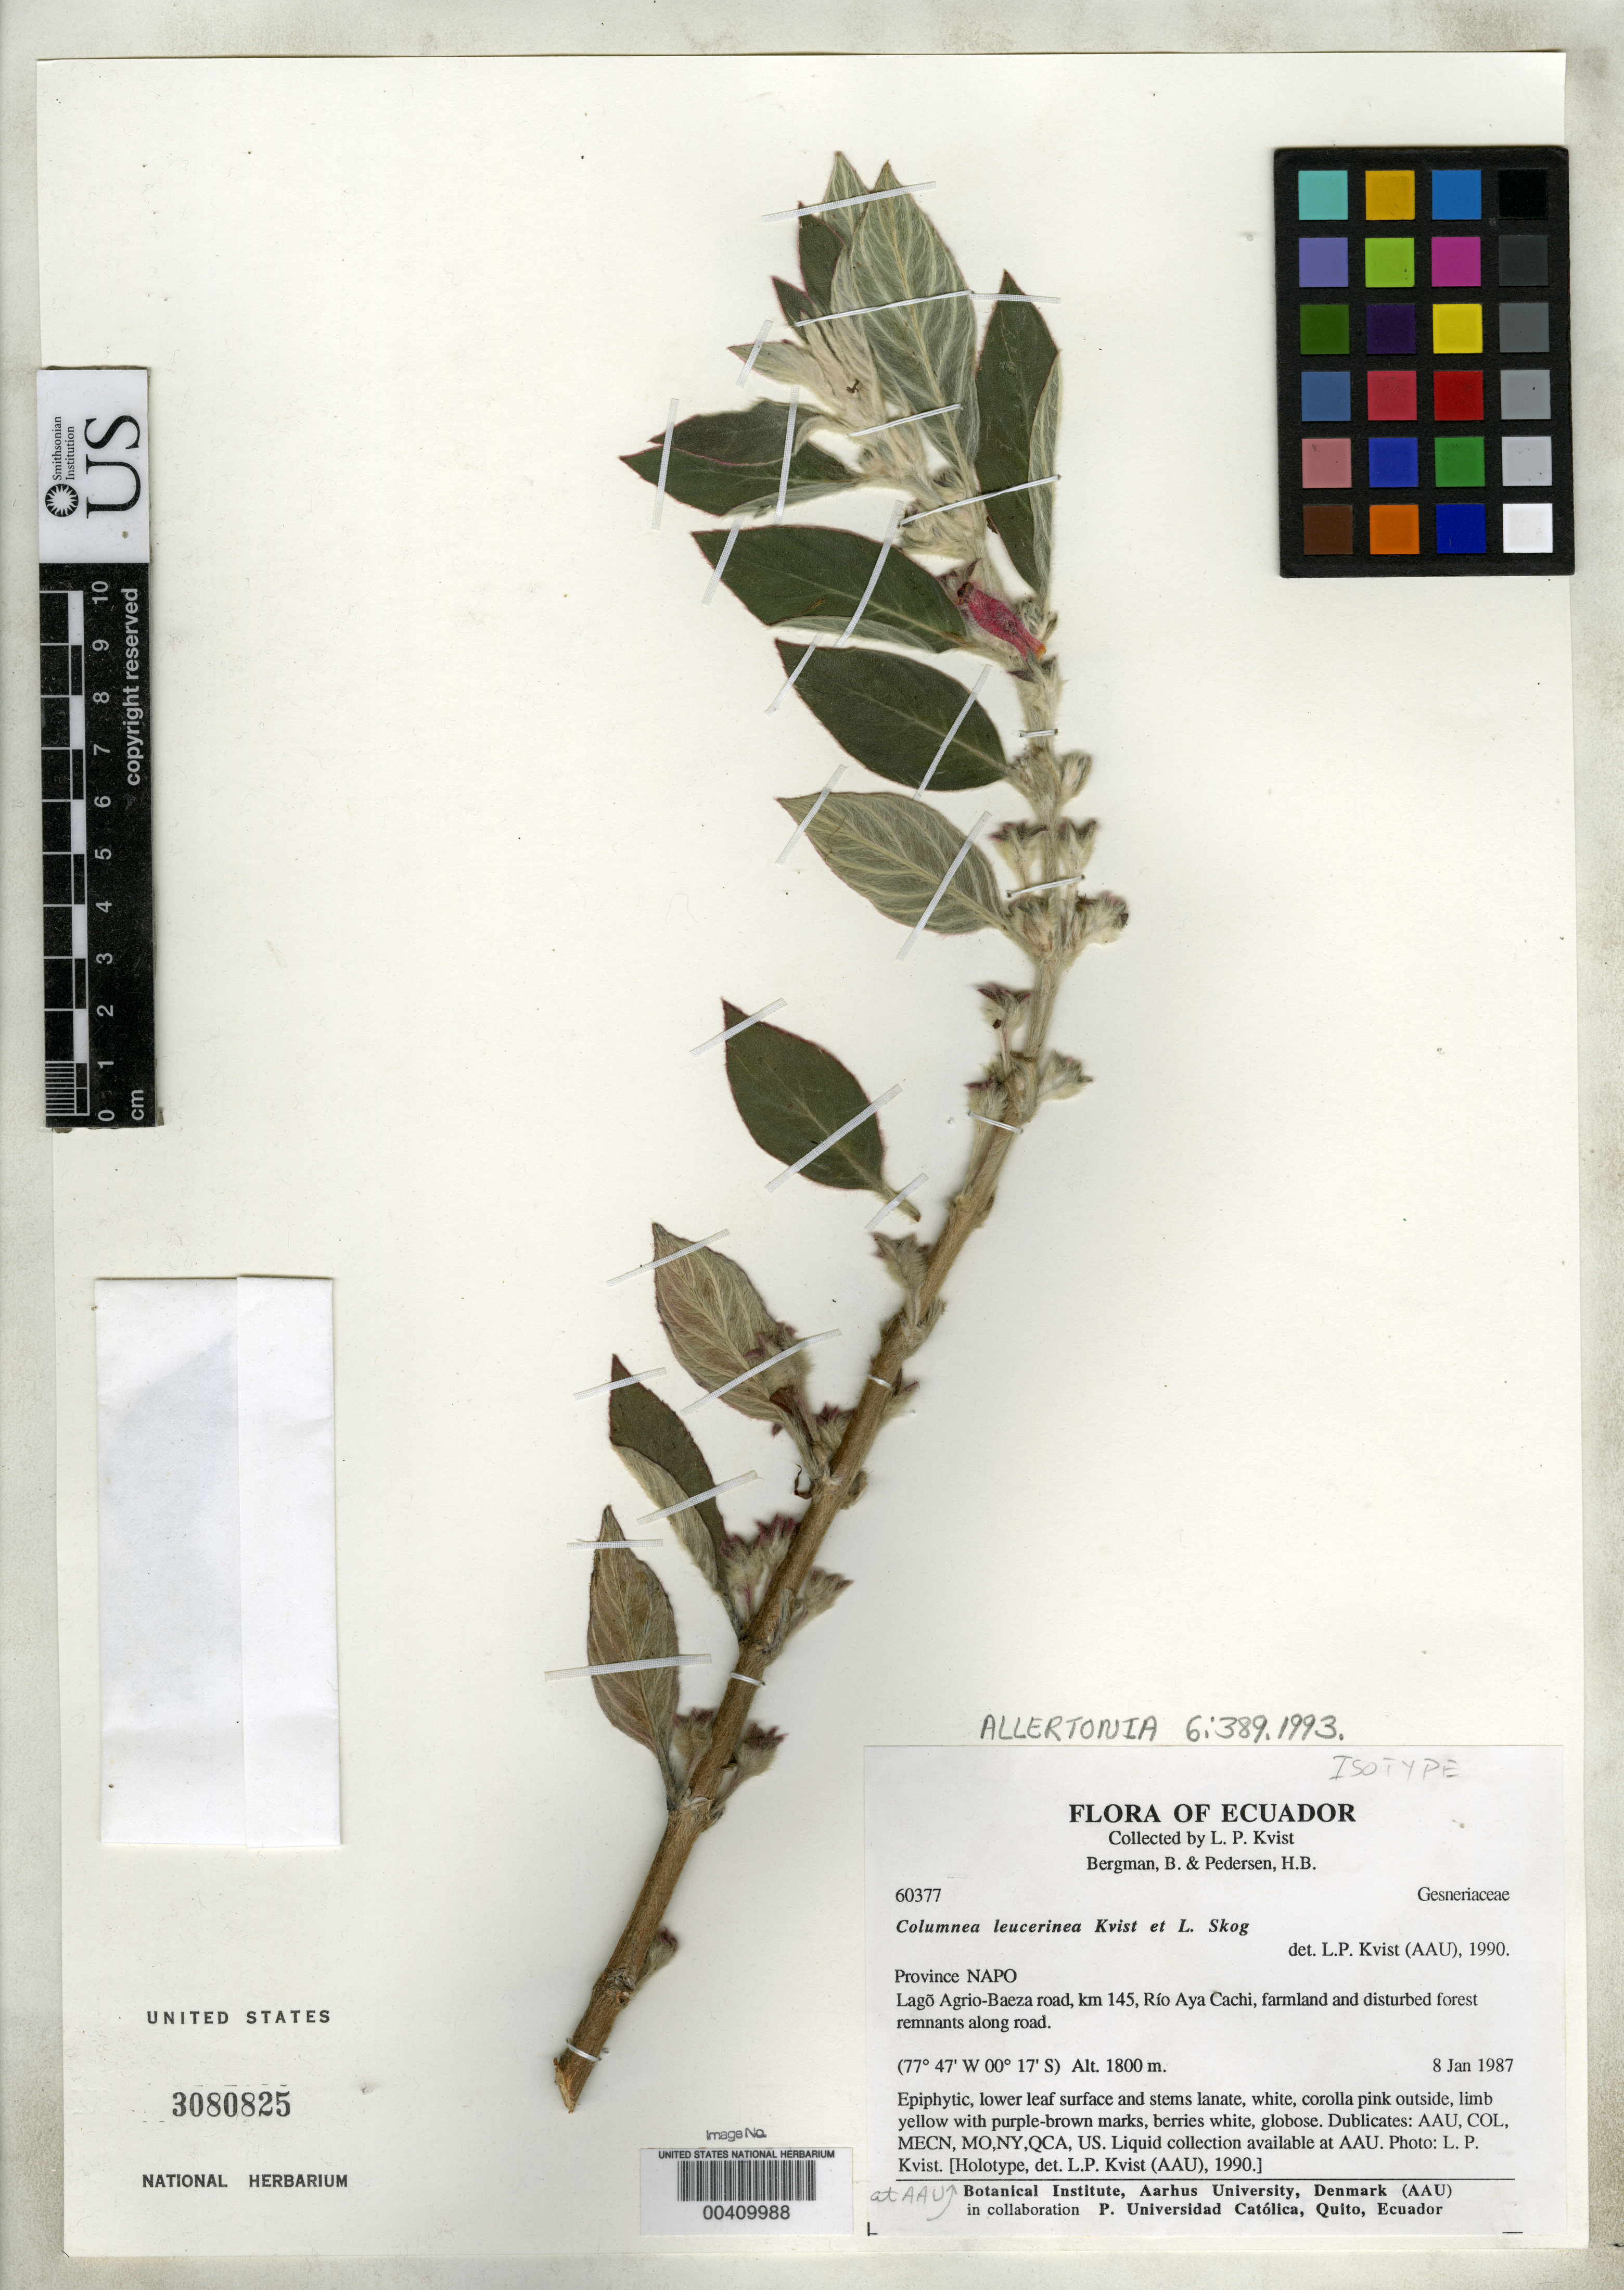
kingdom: Plantae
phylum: Tracheophyta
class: Magnoliopsida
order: Lamiales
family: Gesneriaceae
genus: Columnea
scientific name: Columnea leucerinea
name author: L.P. Kvist & L.E. Skog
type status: Isotype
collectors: L. P. Kvist, B. Bergman & H. B. Pedersen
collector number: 60377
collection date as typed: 08 Jan 1987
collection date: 1987-01-08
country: Ecuador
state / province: Napo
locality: Lago AgRio-Baeza road, km 145, Rio Ayacachi. [Aya Cachi?].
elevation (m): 1800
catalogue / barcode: US 3080825